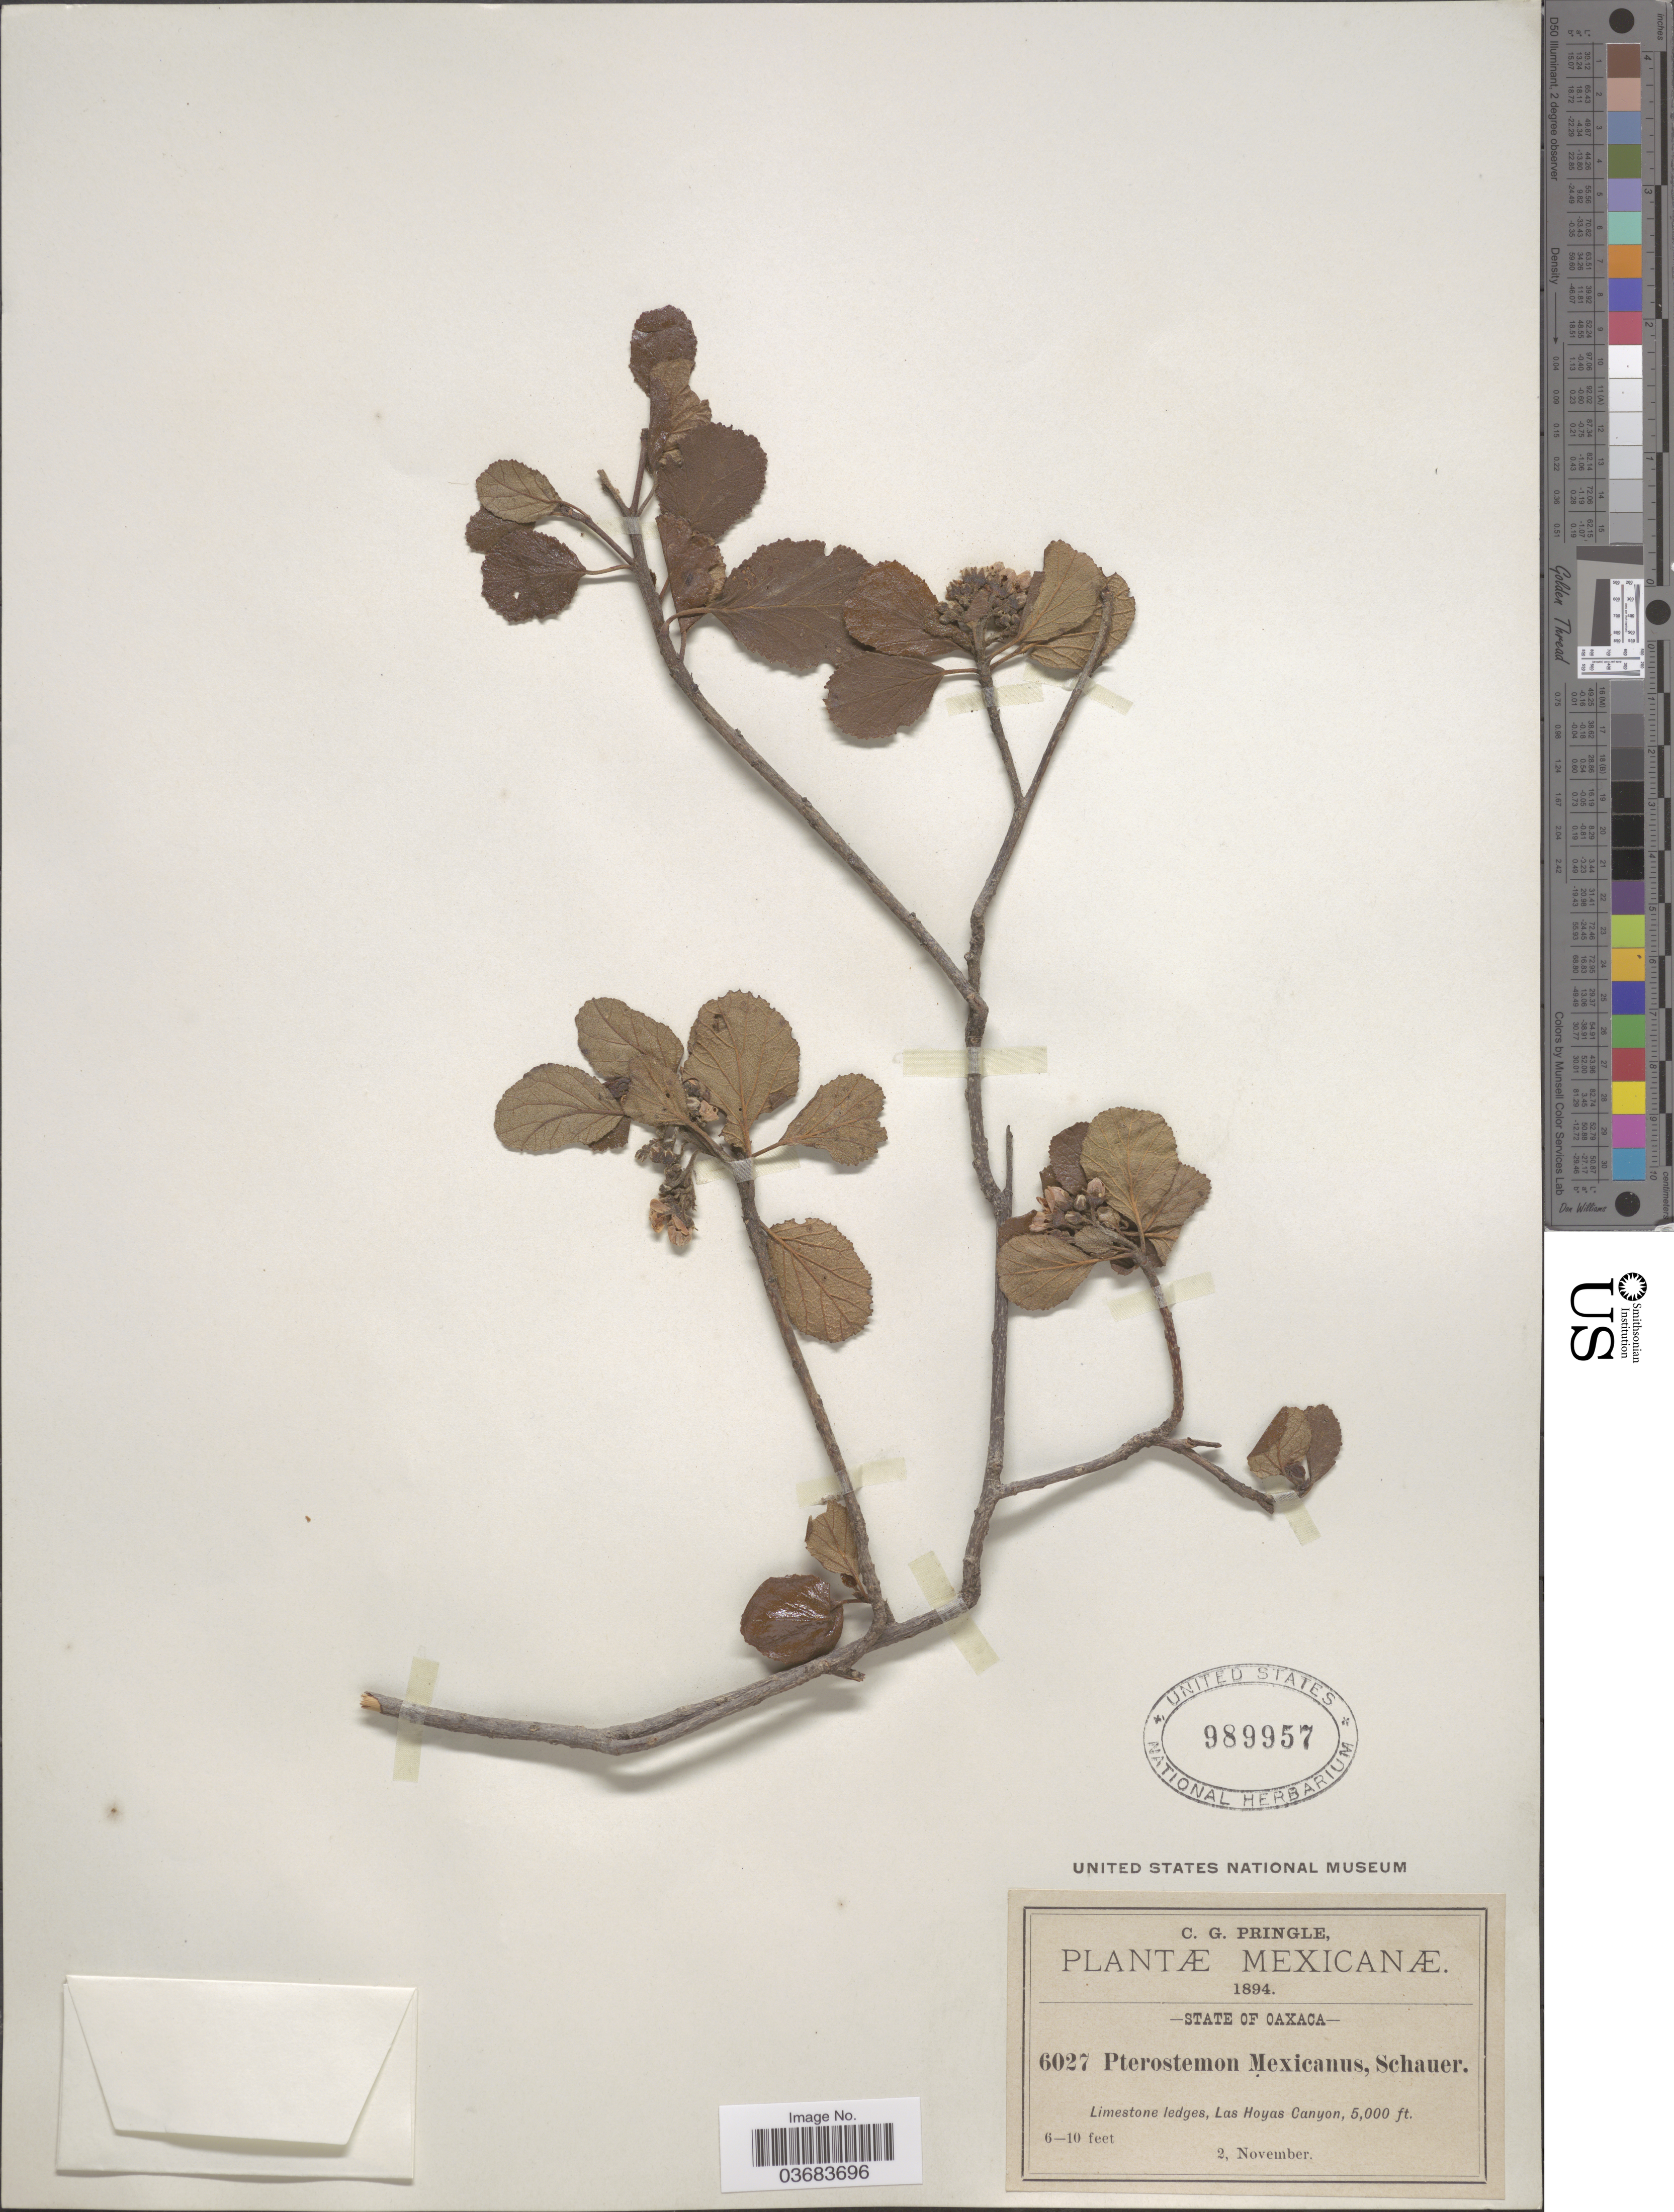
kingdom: Plantae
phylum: Tracheophyta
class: Magnoliopsida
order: Saxifragales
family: Iteaceae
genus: Pterostemon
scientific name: Pterostemon mexicanus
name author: Schauer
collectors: C. G. Pringle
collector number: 6027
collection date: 1894-11-02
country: Mexico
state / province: Oaxaca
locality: Limestone ledges, Las Hoyas Canyon.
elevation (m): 1524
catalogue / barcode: US 989957